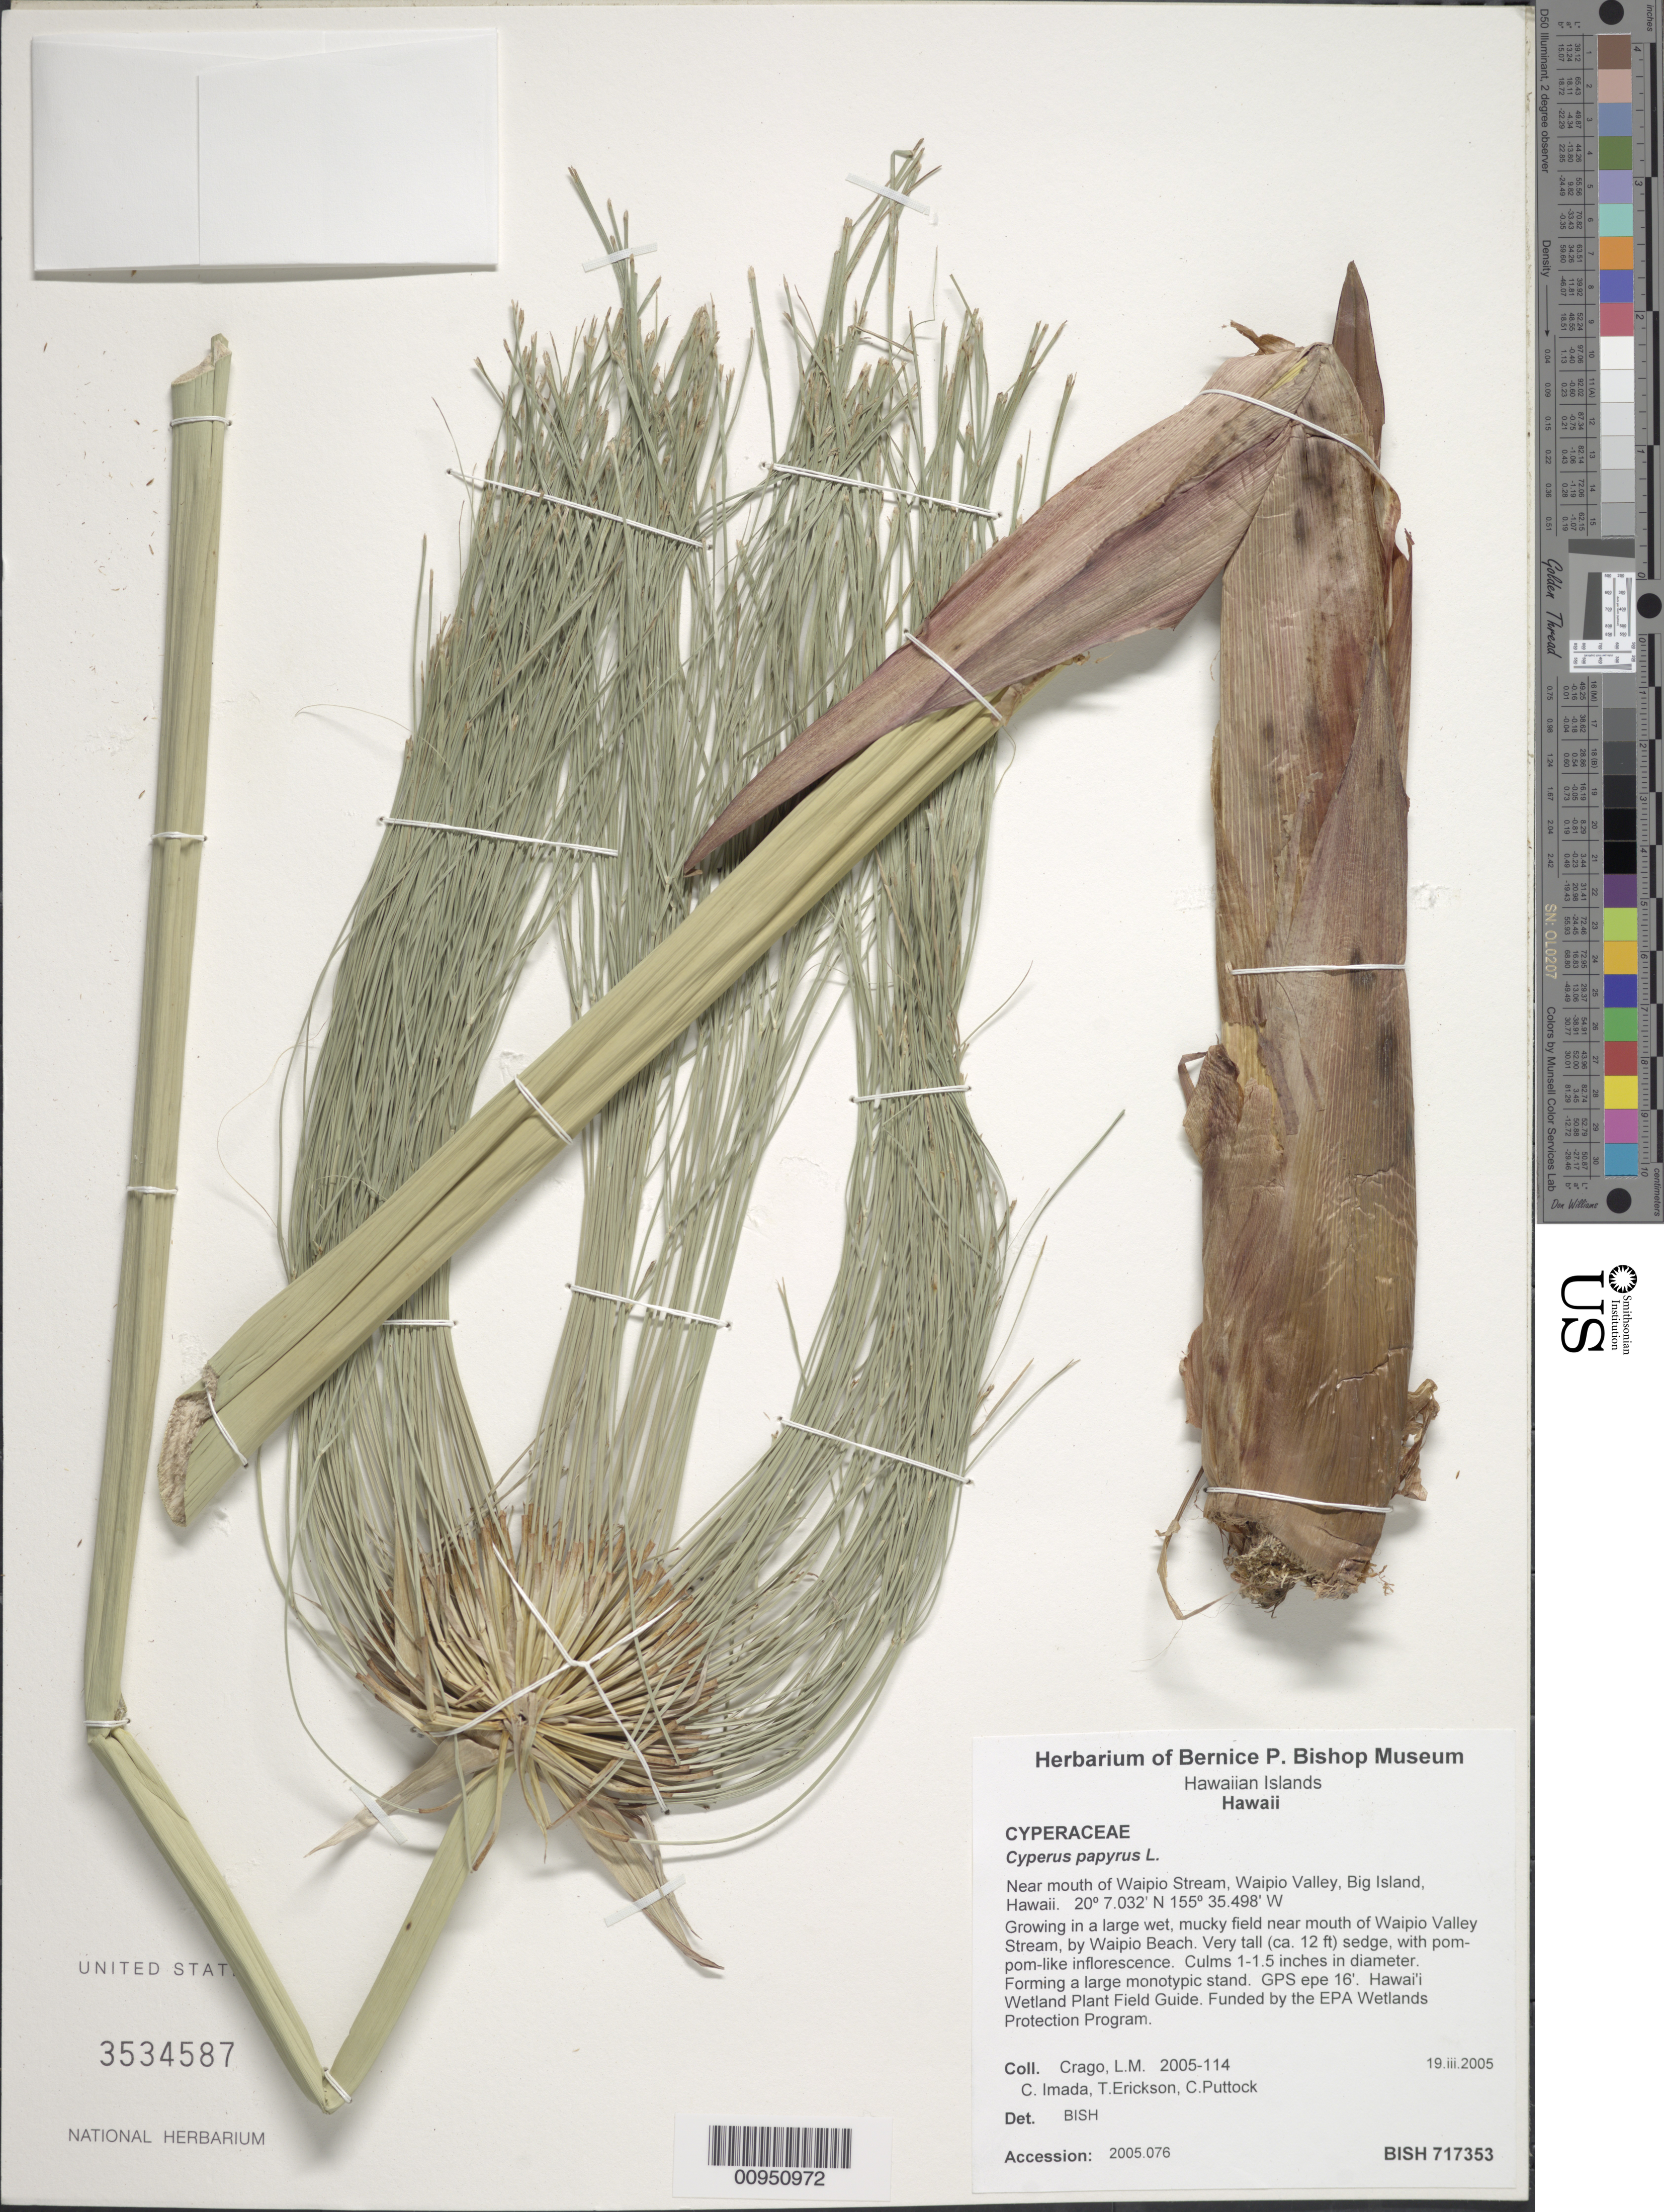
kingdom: Plantae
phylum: Tracheophyta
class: Liliopsida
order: Poales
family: Cyperaceae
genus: Cyperus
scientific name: Cyperus papyrus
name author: L.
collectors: L. Crago, C. Imada, T. Erickson & C. Puttock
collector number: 2005-114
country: United States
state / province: Hawaii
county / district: Hawaii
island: Hawaii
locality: Machuu Taro Farm, Waipio Valley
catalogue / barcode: US 3534587